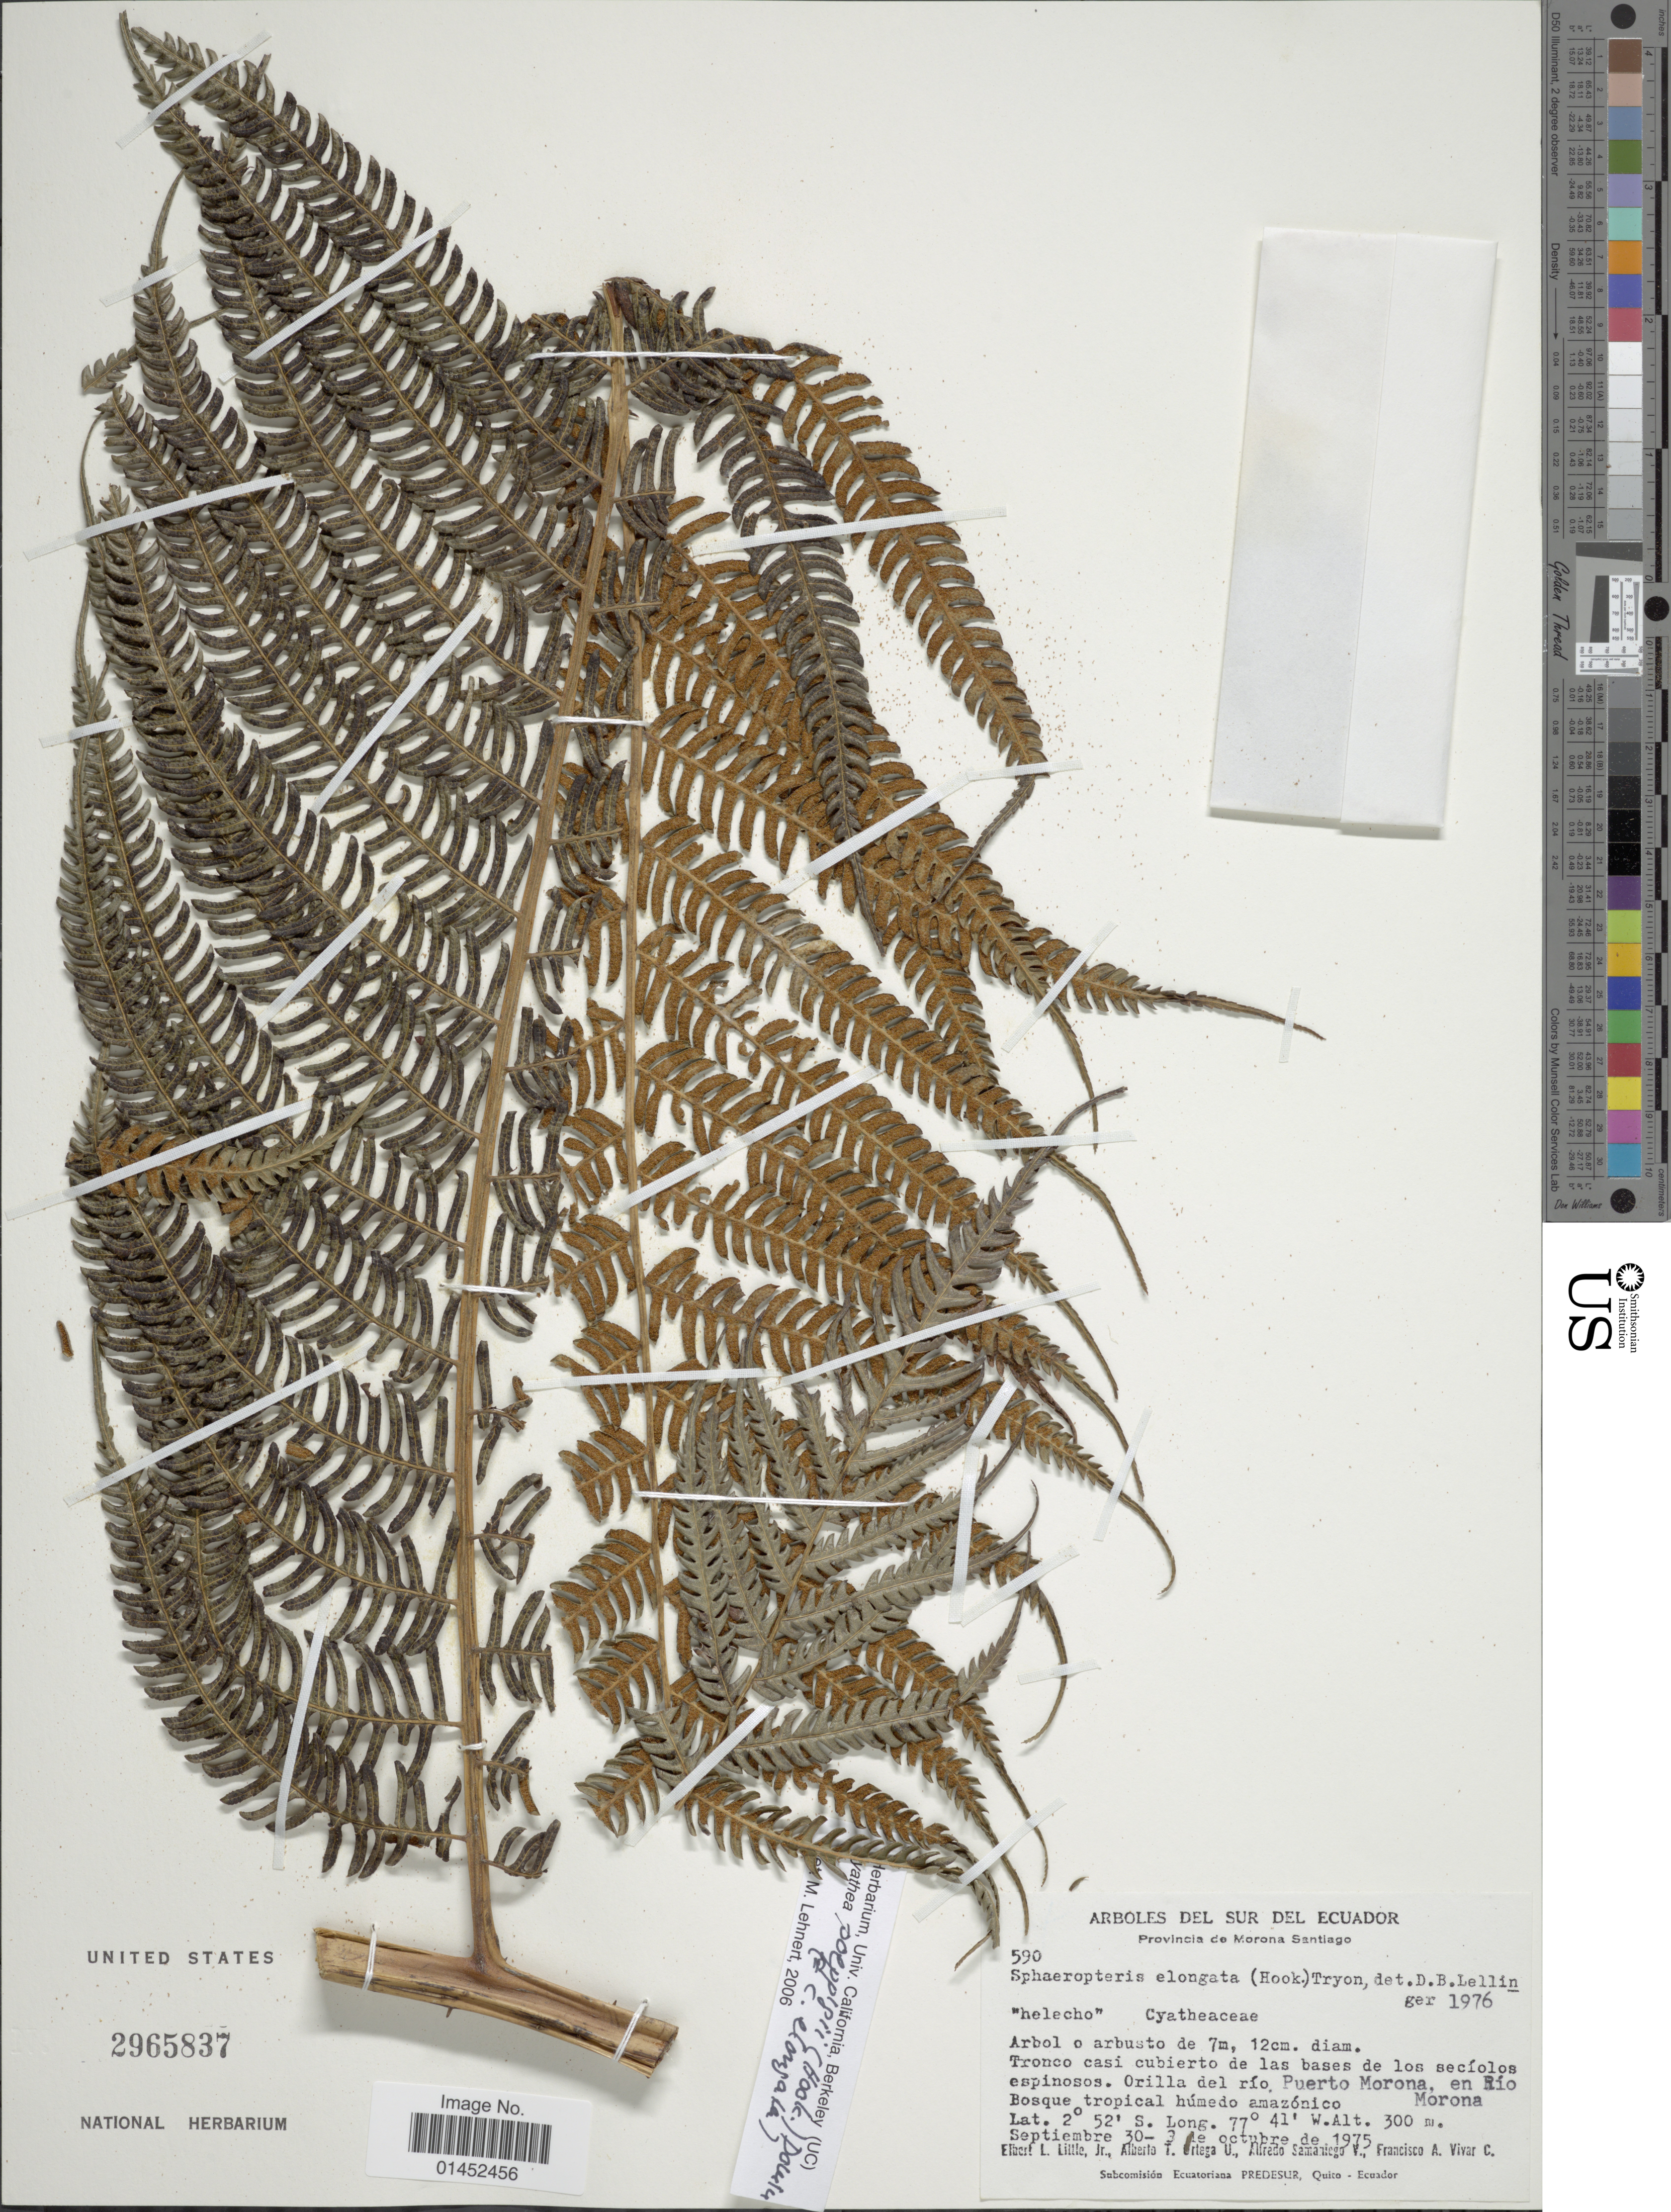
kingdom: Plantae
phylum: Tracheophyta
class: Polypodiopsida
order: Cyatheales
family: Cyatheaceae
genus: Cyathea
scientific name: Cyathea poeppigii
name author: (Hook.) Domin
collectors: E. L. Little, A. T. Ortega U., A. Samaniago V. & F. A. Vivar C.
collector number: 590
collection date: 1975-09-30/1975-10-03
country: Ecuador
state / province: Morona-Santiago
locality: Orilla del río Puerto Morona em Río Morona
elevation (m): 300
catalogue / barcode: US 2965837